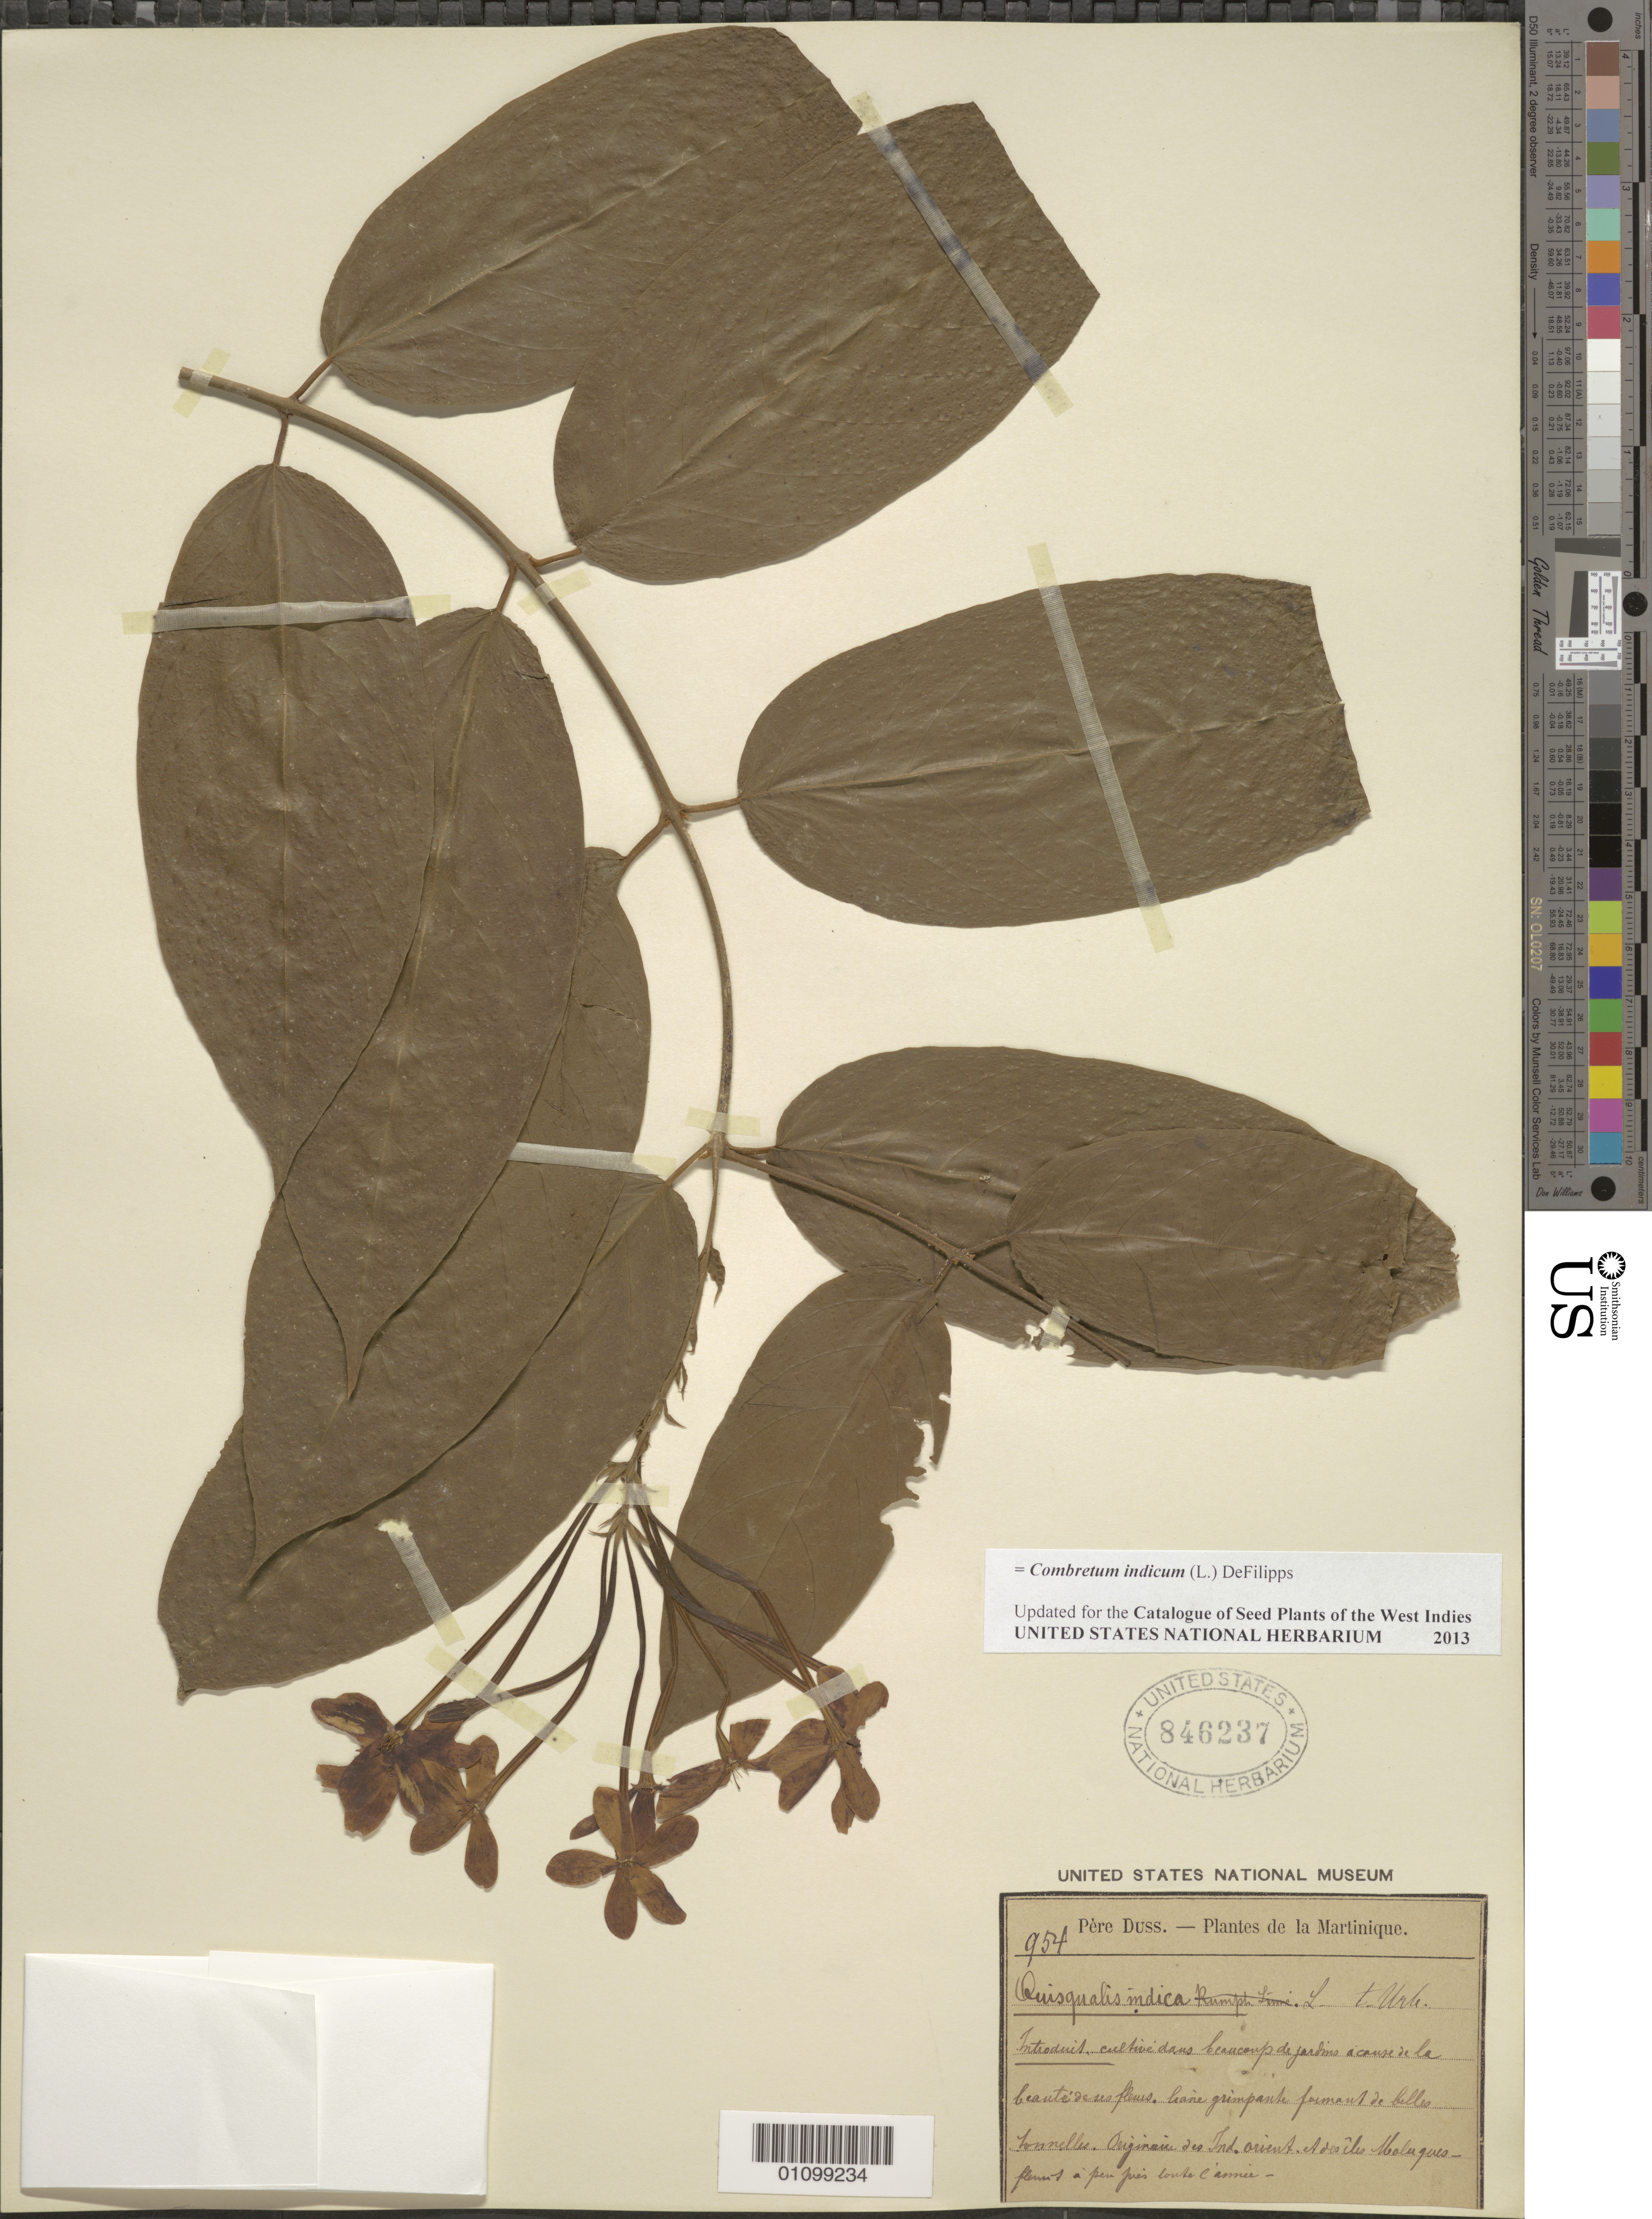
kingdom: Plantae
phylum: Tracheophyta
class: Magnoliopsida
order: Myrtales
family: Combretaceae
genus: Combretum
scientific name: Combretum indicum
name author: (L.) DeFilipps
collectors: Père Duss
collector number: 954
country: Martinique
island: Martinique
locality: Origineiu des Omd. orient el des cles Moluques fluers a peu jues couse c'amrie.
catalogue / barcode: US 846237